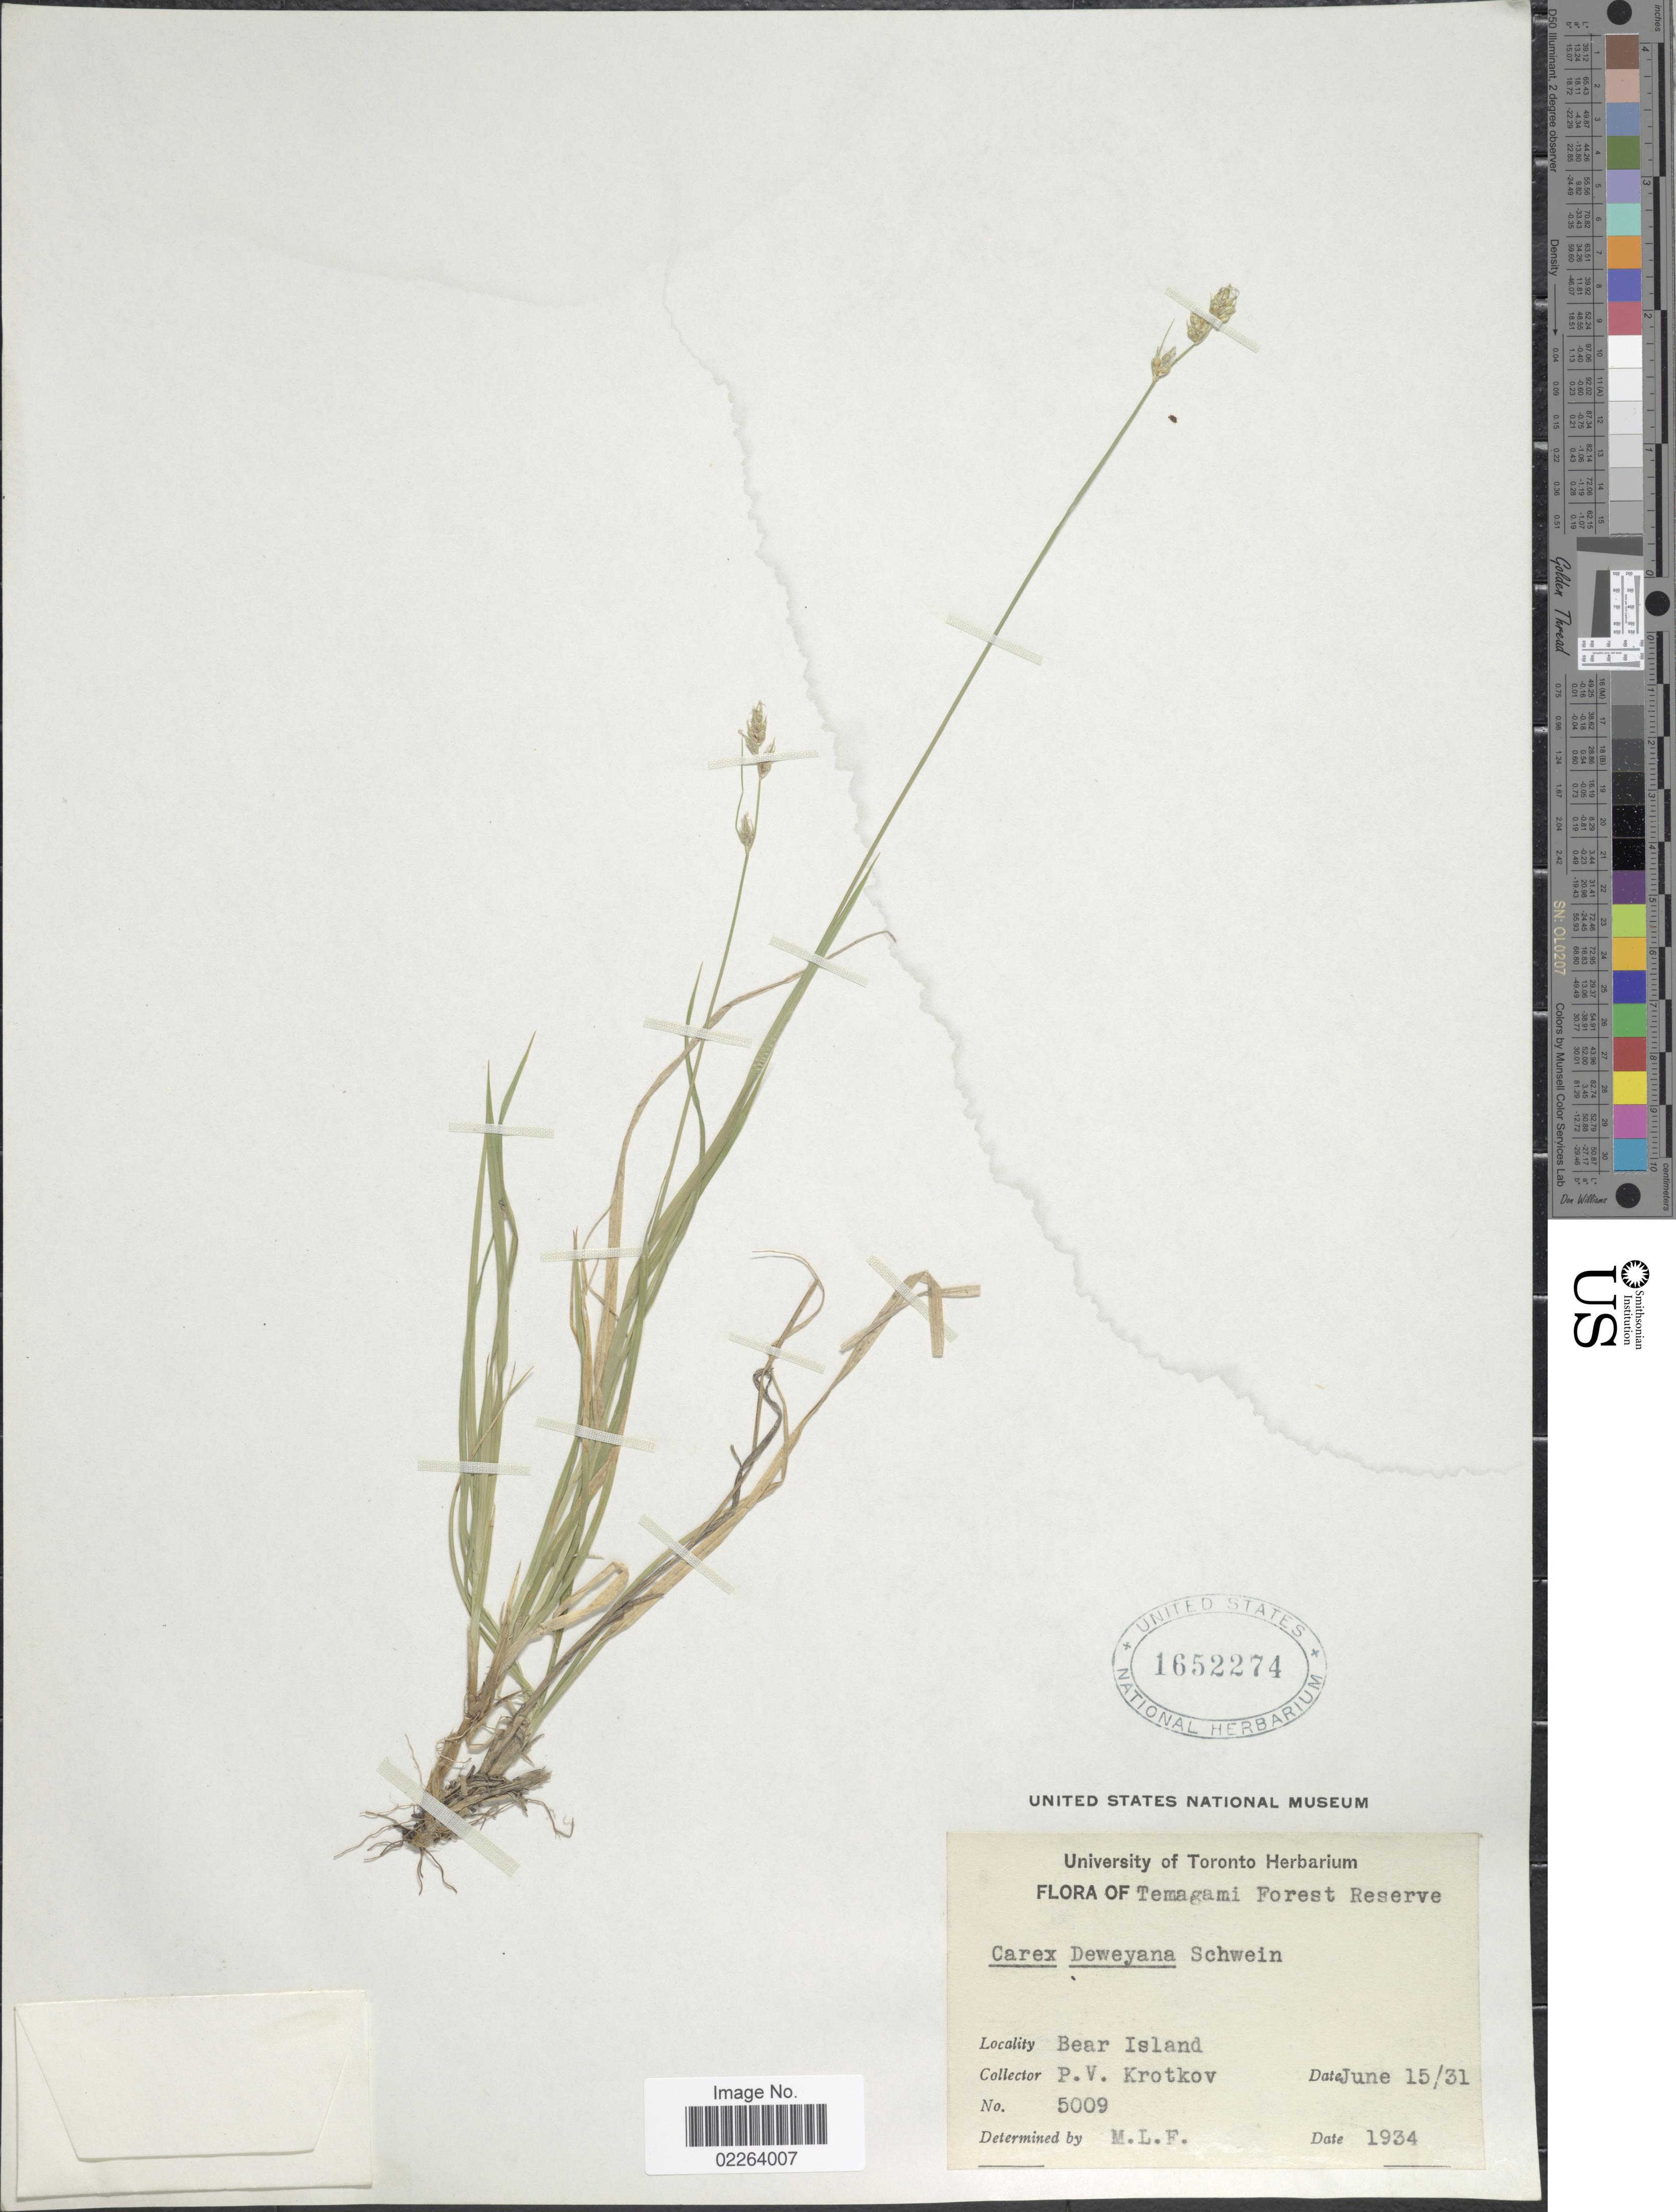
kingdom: Plantae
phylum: Tracheophyta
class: Liliopsida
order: Poales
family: Cyperaceae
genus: Carex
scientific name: Carex deweyana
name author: Schwein.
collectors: P. V. Krotkov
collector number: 5009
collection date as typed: Transcribed d/m/y: 15/6/31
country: Canada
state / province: Ontario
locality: Temagami Forest Reserve, Bear Island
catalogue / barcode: US 1652274